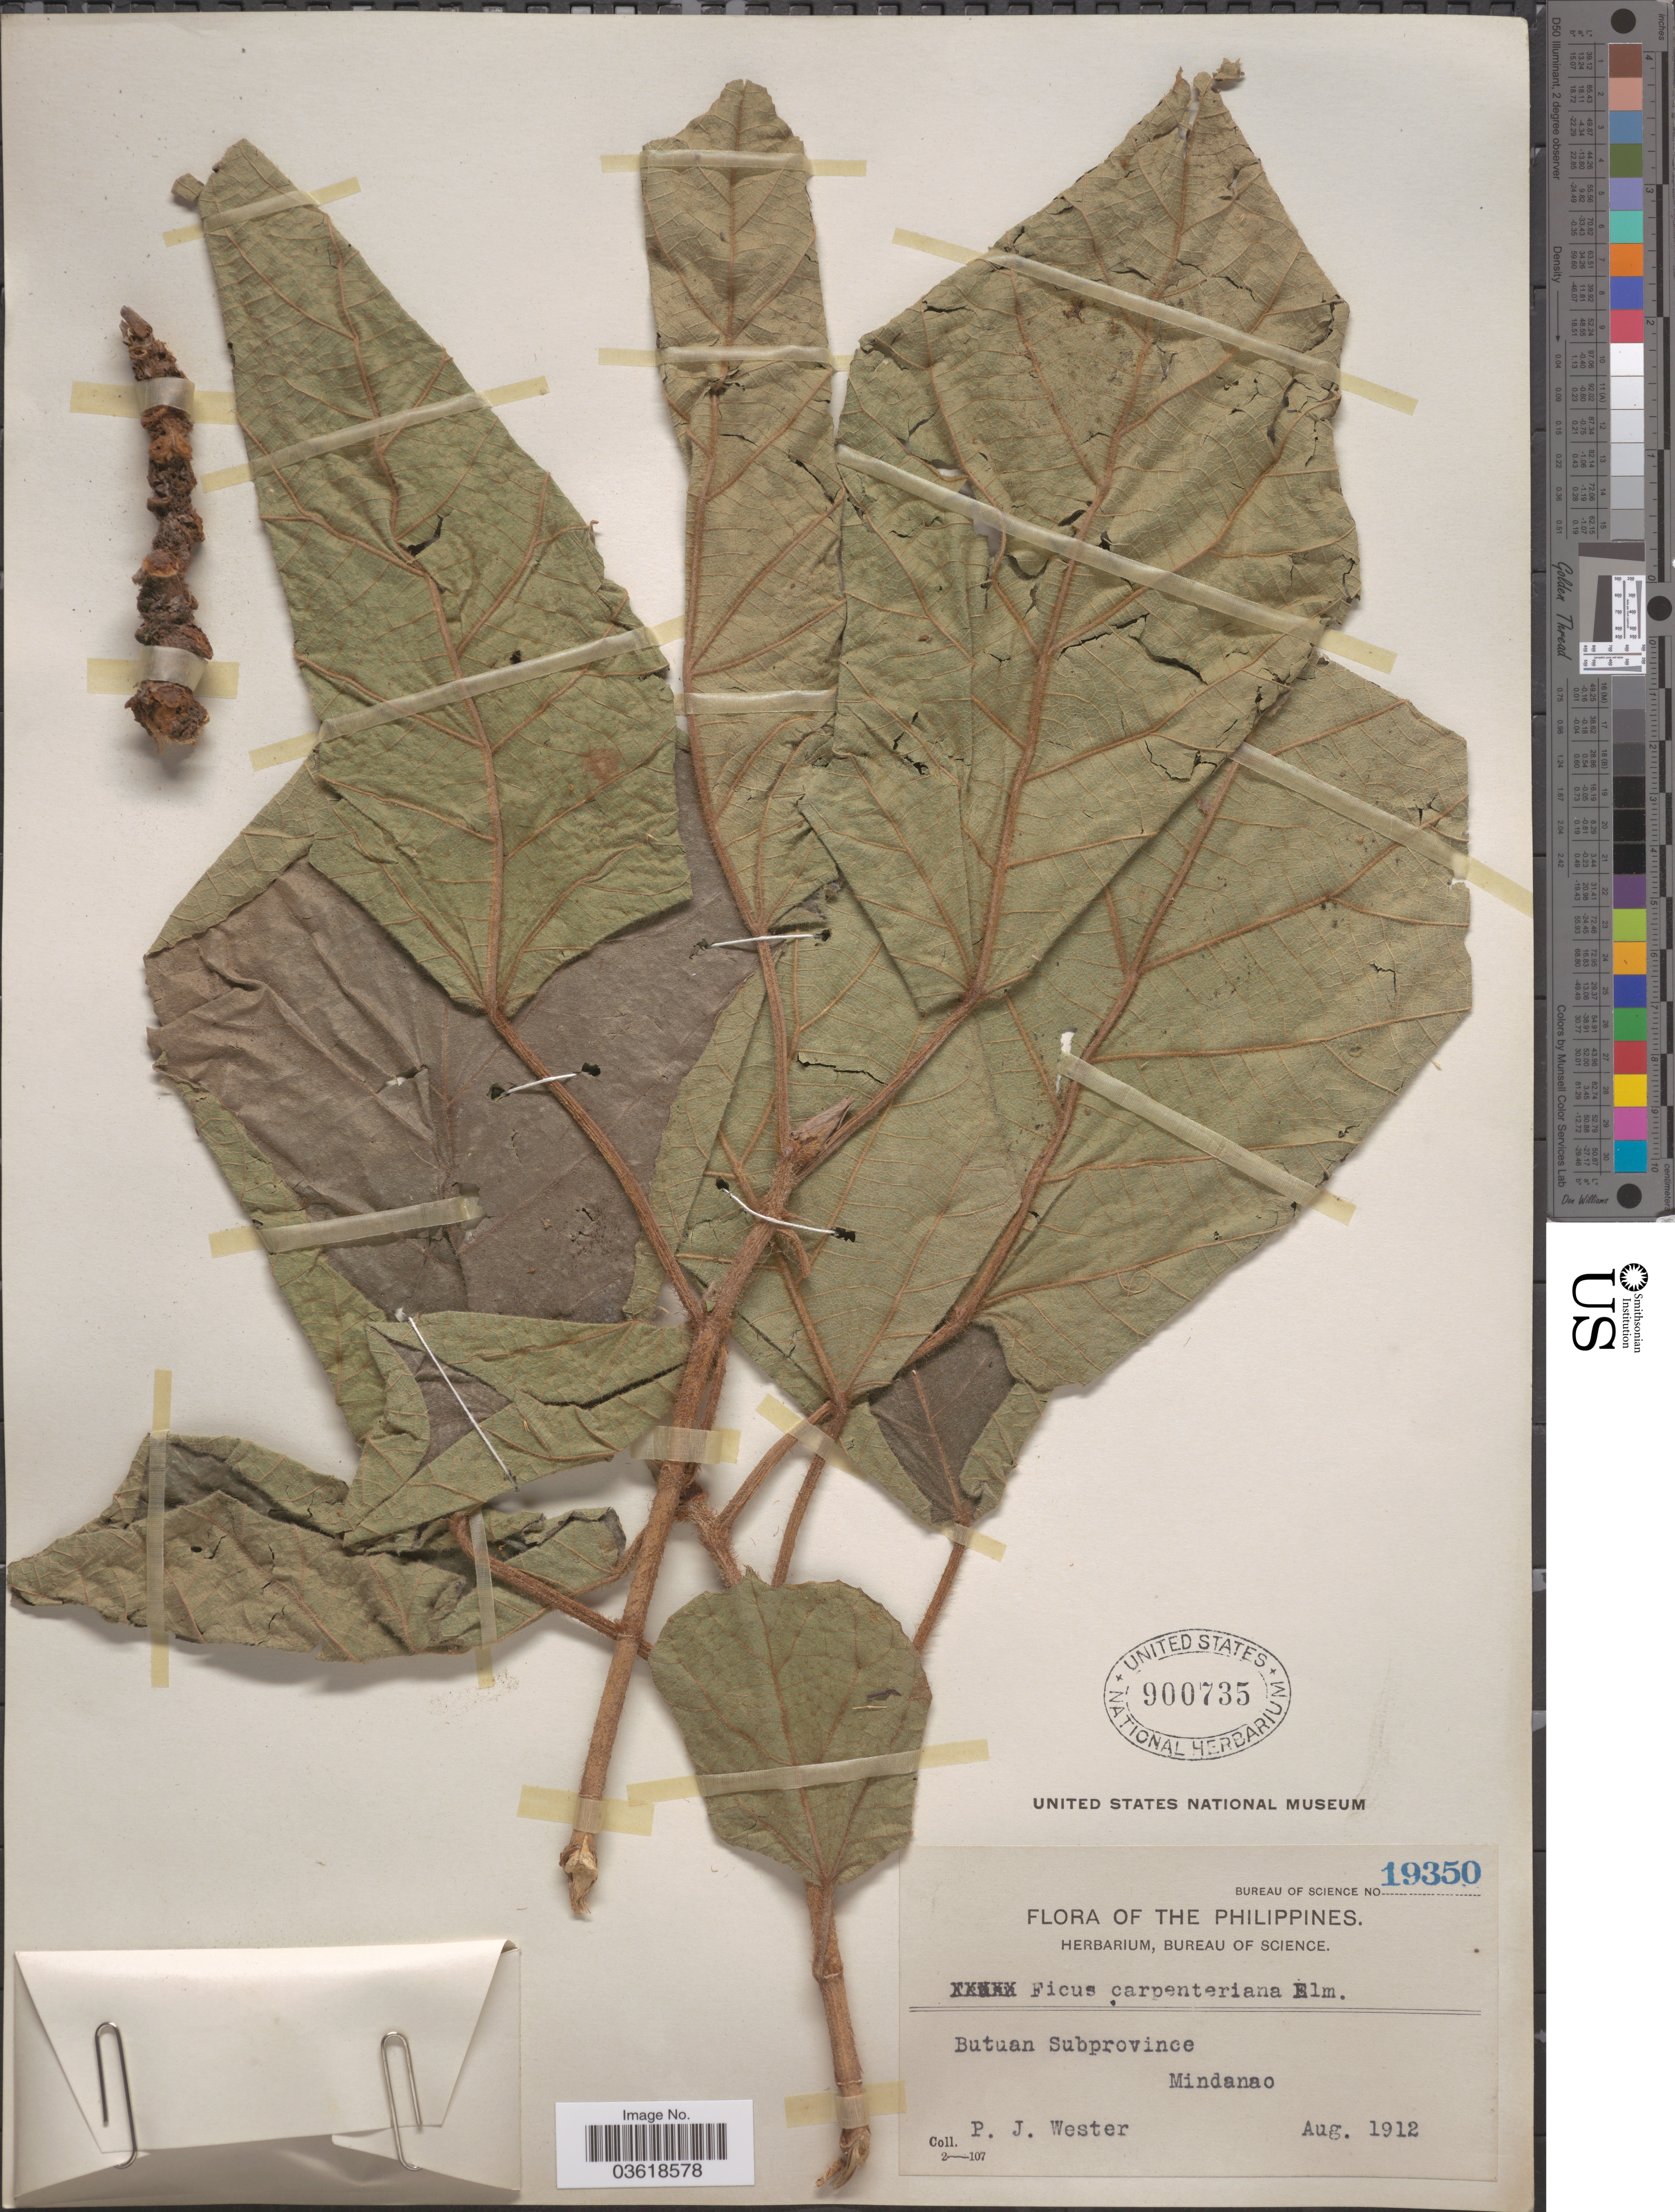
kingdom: Plantae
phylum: Tracheophyta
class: Magnoliopsida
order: Rosales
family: Moraceae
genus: Ficus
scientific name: Ficus carpenteriana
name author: Elmer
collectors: P. J. Wester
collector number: Bureau of Science 19350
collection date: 1912-08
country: Philippines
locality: Butuan Subprovince. Mindanao.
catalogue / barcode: US 900735